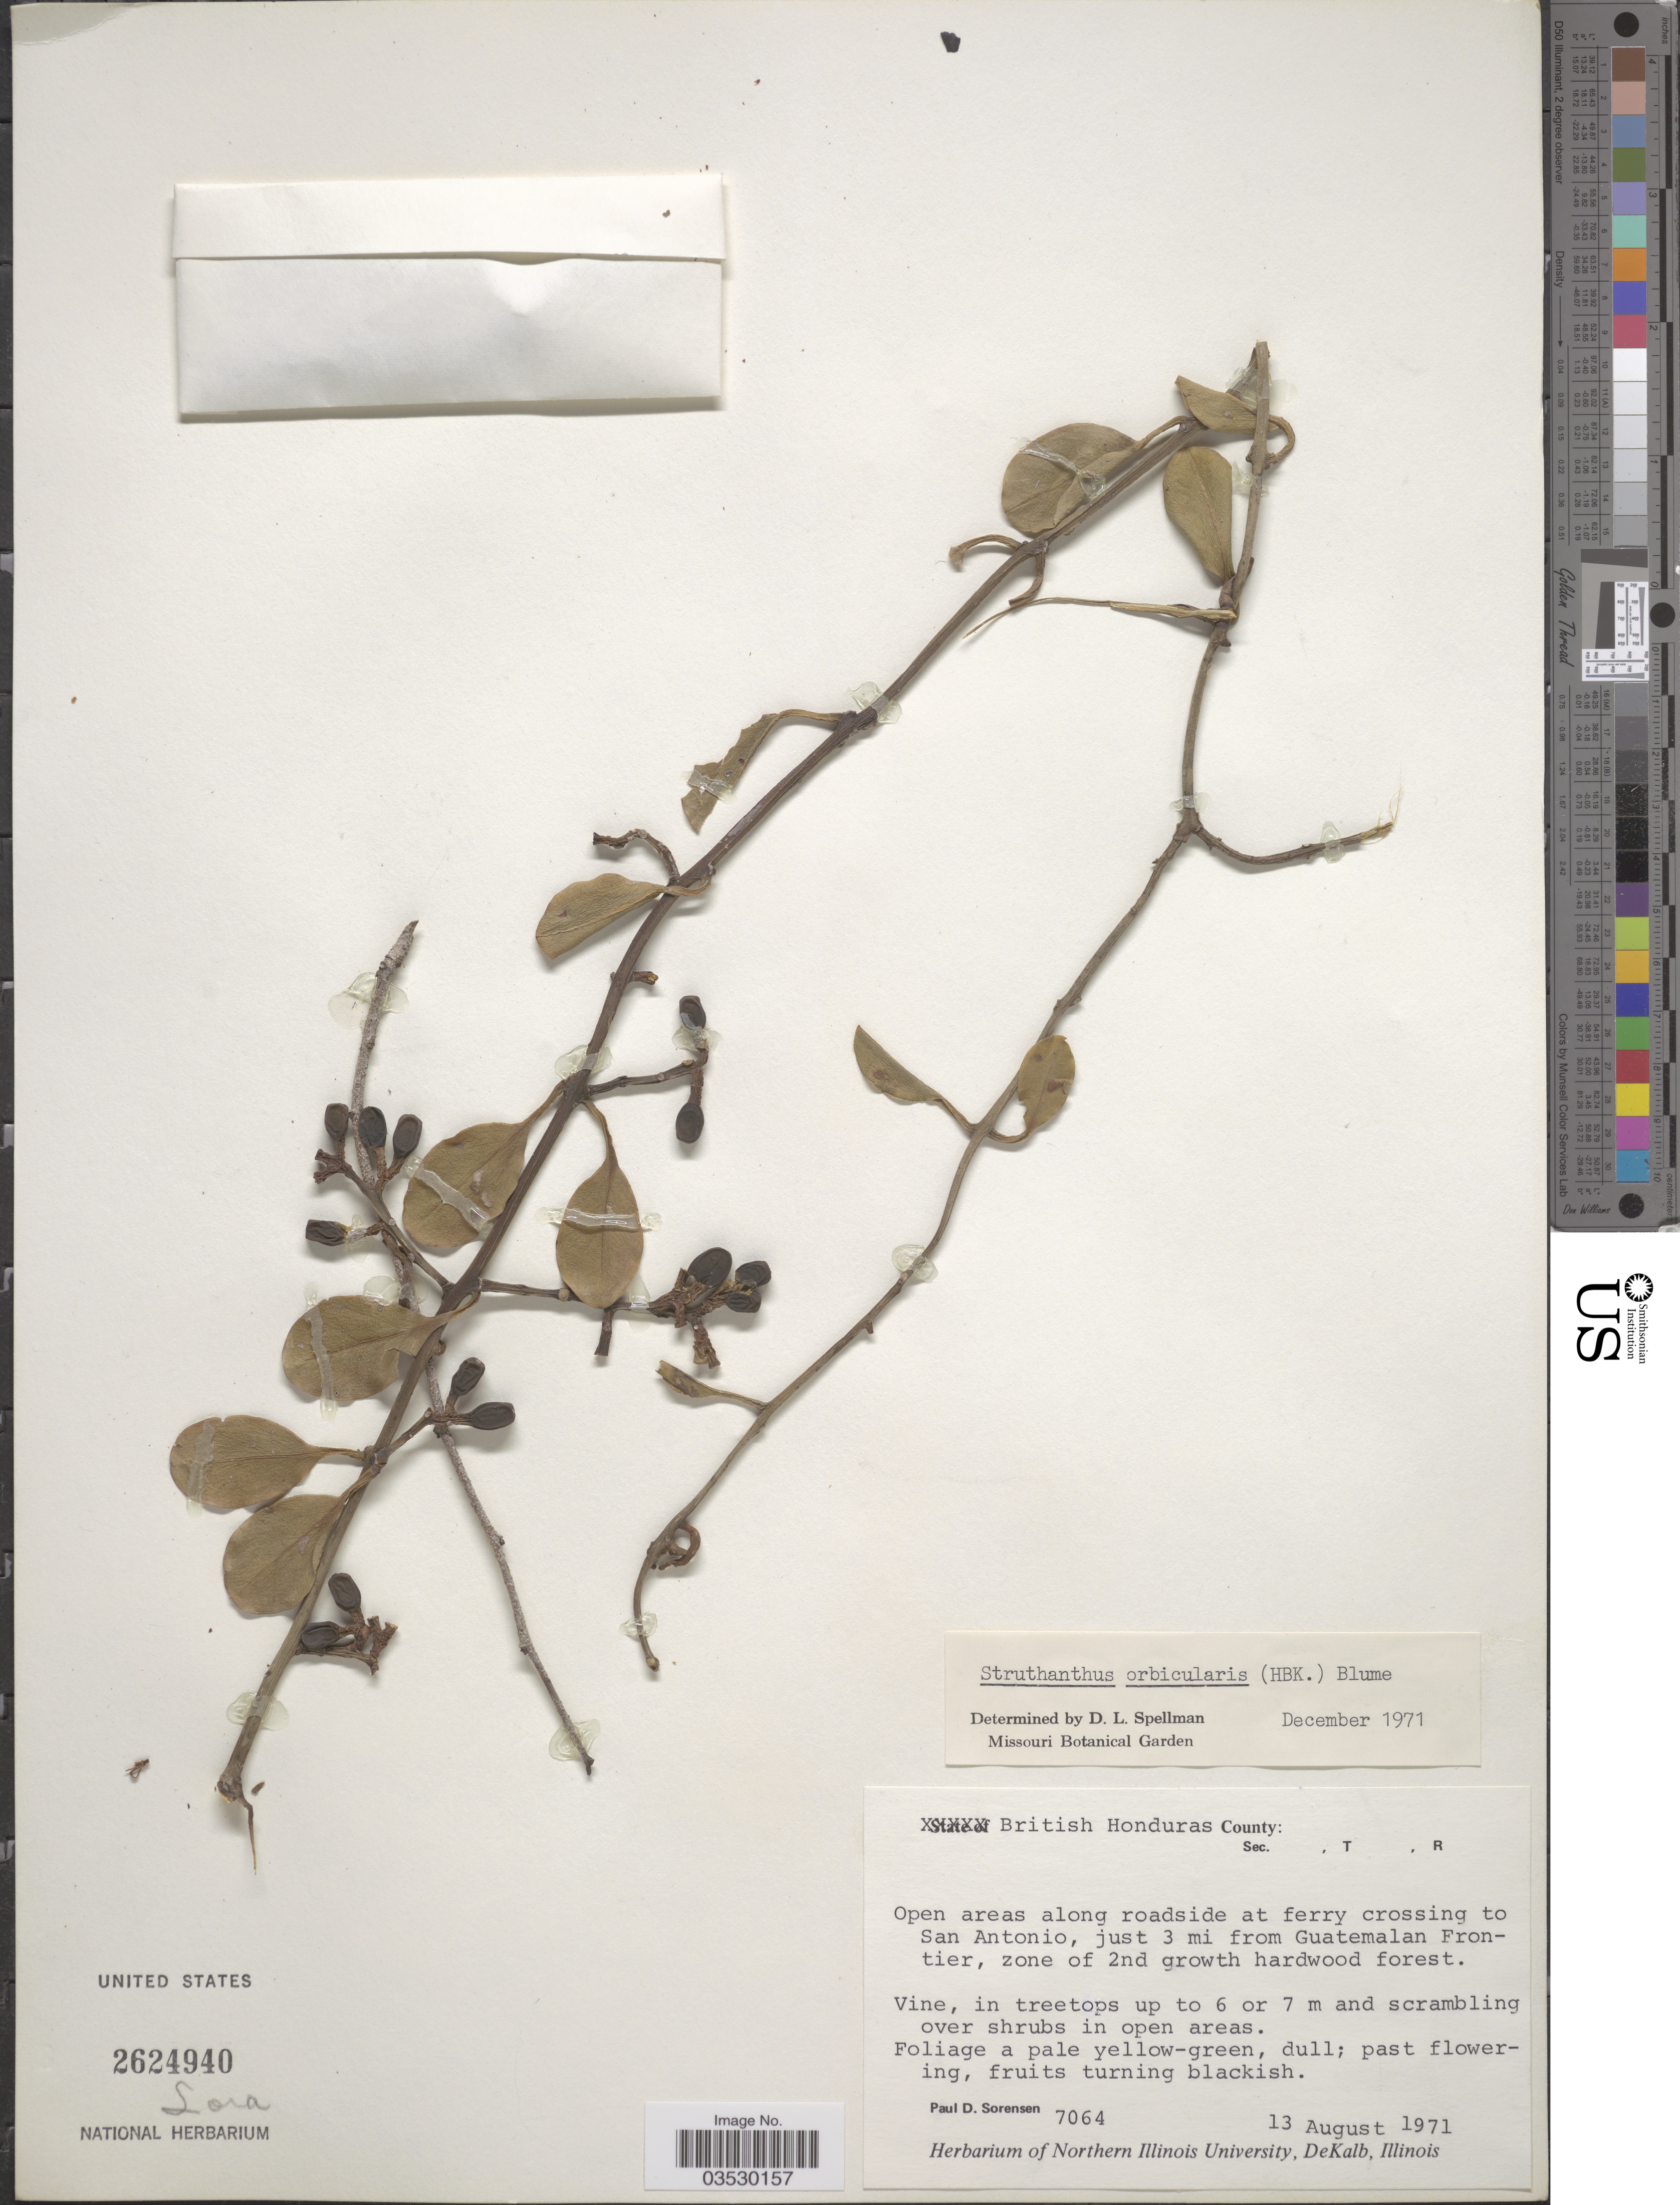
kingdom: Plantae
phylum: Tracheophyta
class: Magnoliopsida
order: Santalales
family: Loranthaceae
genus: Struthanthus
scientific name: Struthanthus orbicularis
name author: (Kunth) Blume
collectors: P. Sorensen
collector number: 7064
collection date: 1971-08-13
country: Belize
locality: British Honduras. At ferry crossing to San Antonio, just 3 mi from Guatemalan Frontier, zone of 2nd growth hardwood forest.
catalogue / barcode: US 2624940